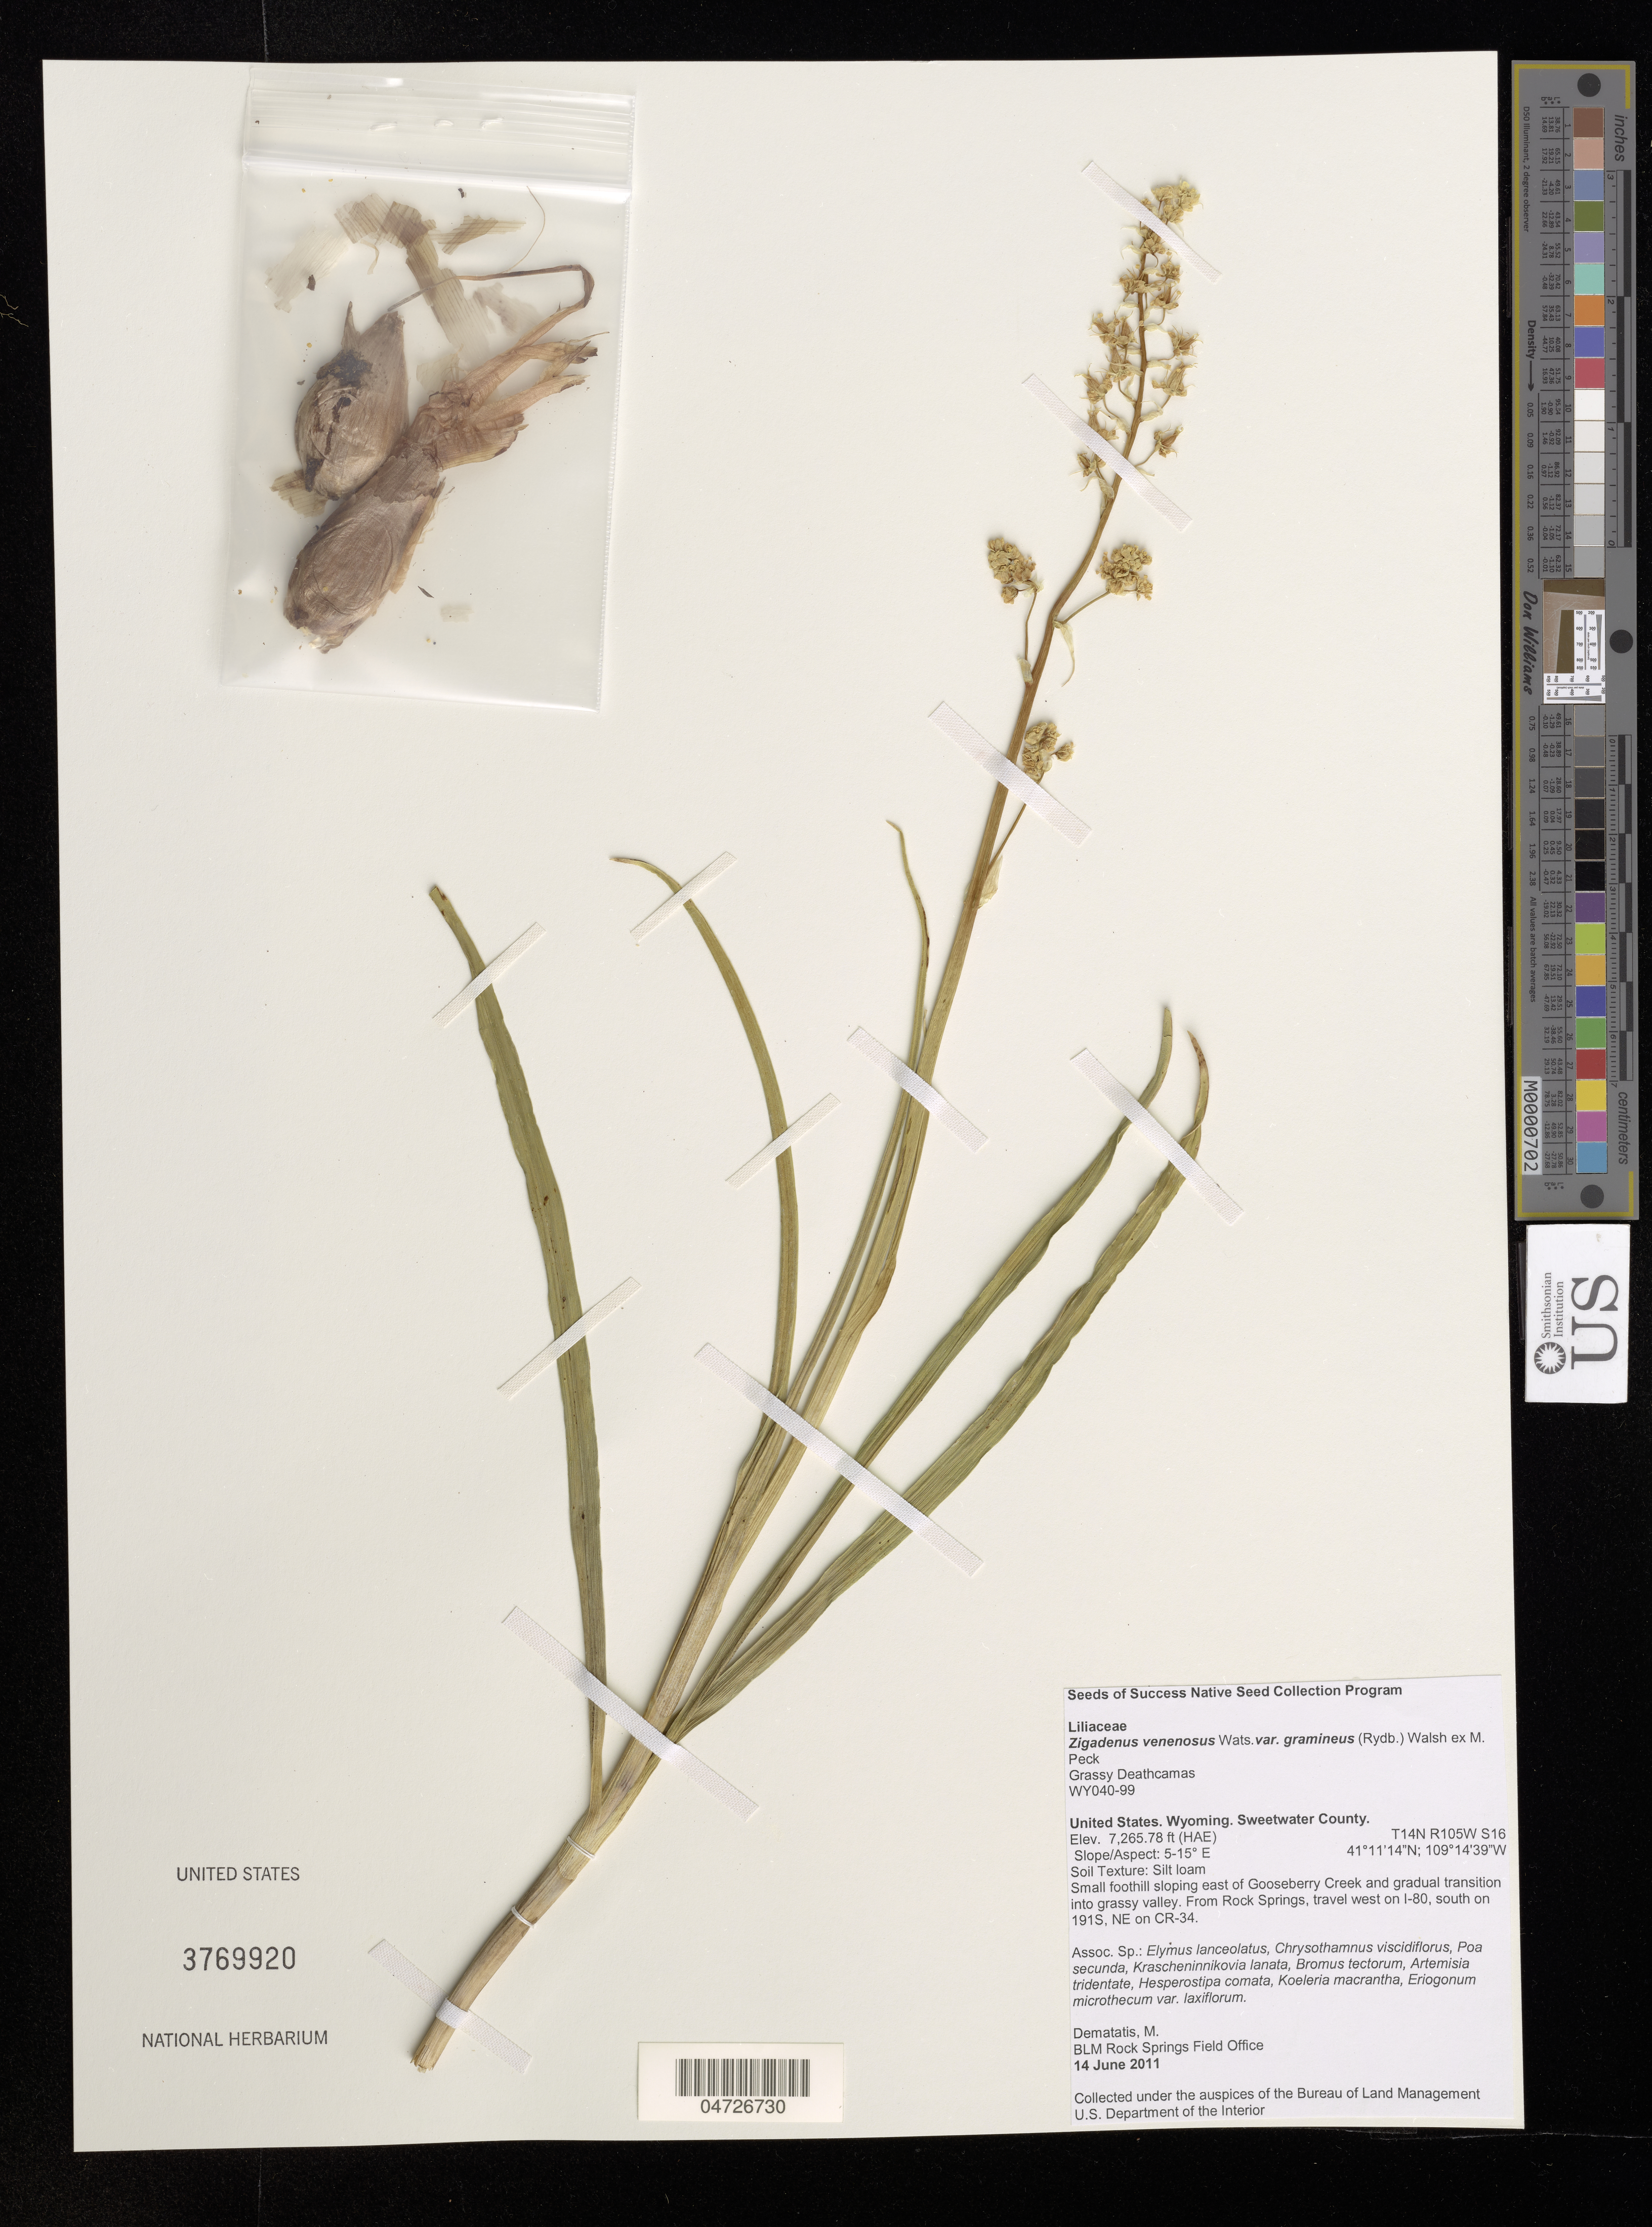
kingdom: Plantae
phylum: Tracheophyta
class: Liliopsida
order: Liliales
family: Melanthiaceae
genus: Zigadenus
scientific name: Zigadenus venenosus var. gramineus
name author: (Rydb.) O. S. Walsh ex M. Peck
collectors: M. Dematatis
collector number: WY040-99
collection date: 2011-06-14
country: United States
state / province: Wyoming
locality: Sweetwater County. Small foothill sloping east of Gooseberry Creek and gradual transition into grassy valley. From Rock Springs, travel west on I-80, south on 191S, NE on CR-34.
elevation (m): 2214.61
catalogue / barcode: US 3769920